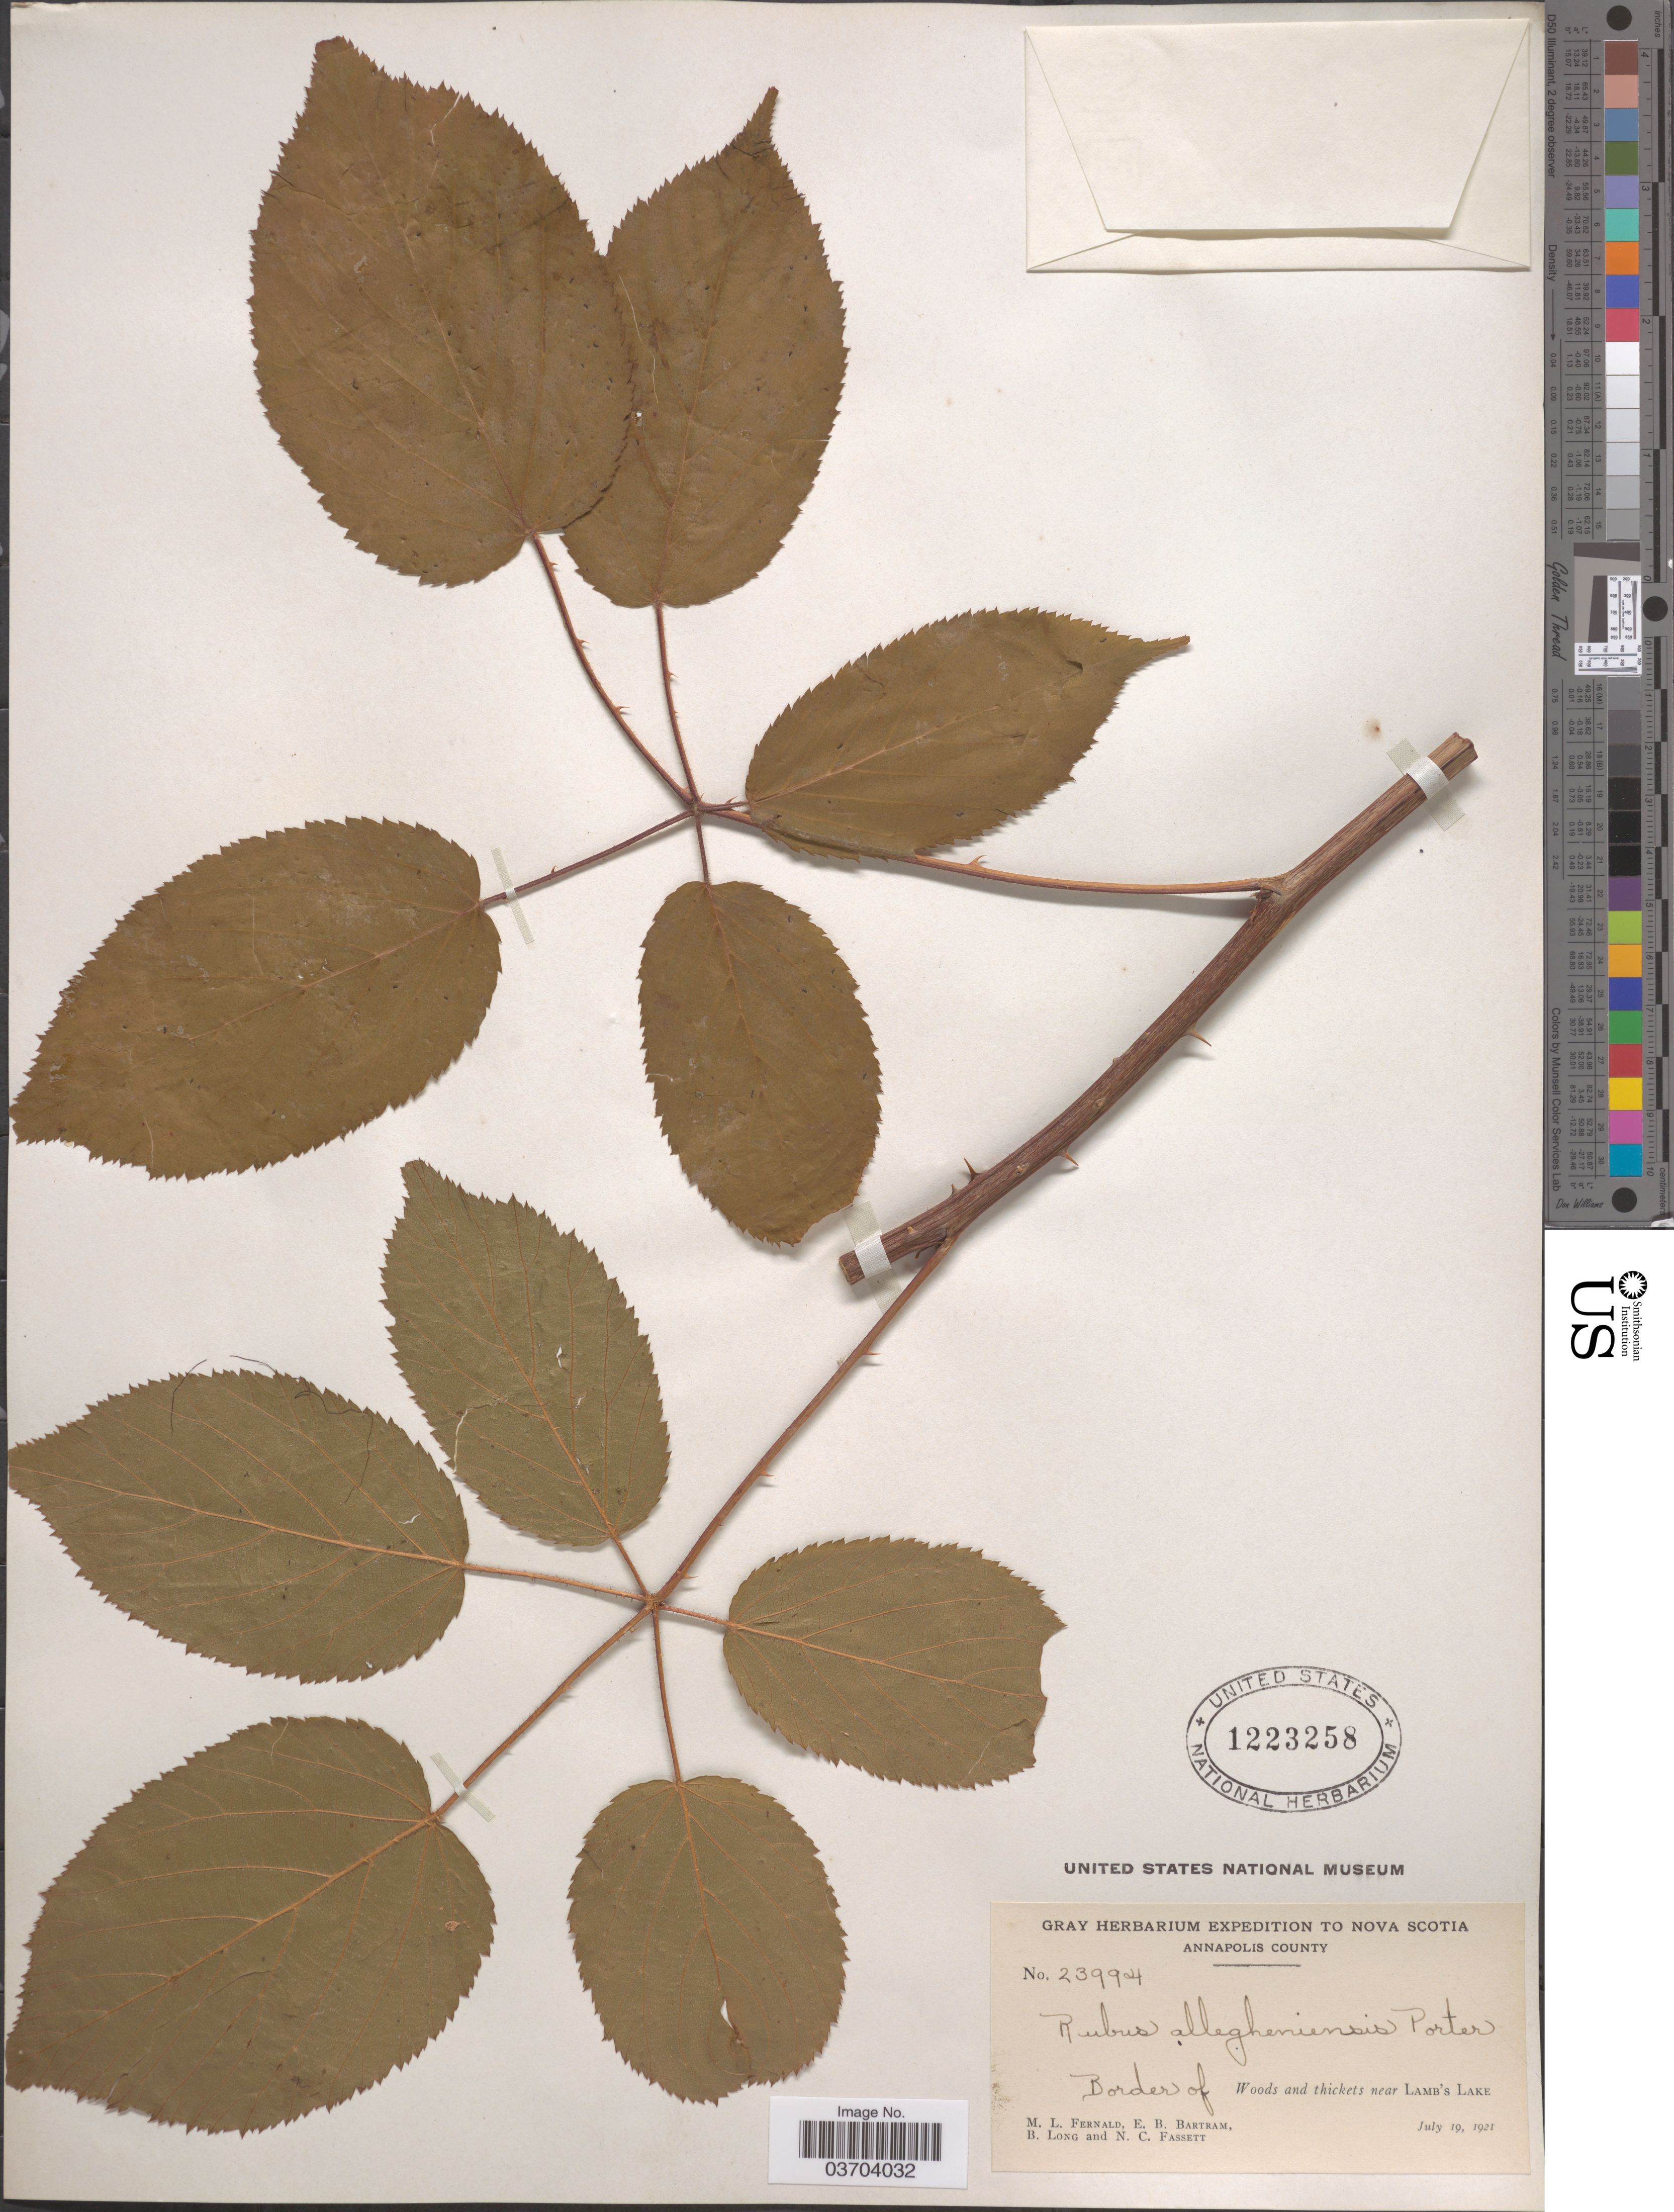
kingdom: Plantae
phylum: Tracheophyta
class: Magnoliopsida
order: Rosales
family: Rosaceae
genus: Rubus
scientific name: Rubus allegheniensis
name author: Porter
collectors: M. L. Fernald, E. B. Bartram, B. Long & N. C. Fassett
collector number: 23994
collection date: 1921-07-19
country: Canada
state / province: Nova Scotia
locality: Annapolis County. Border of woods and thickets near Lamb's Lake.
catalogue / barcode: US 1223258